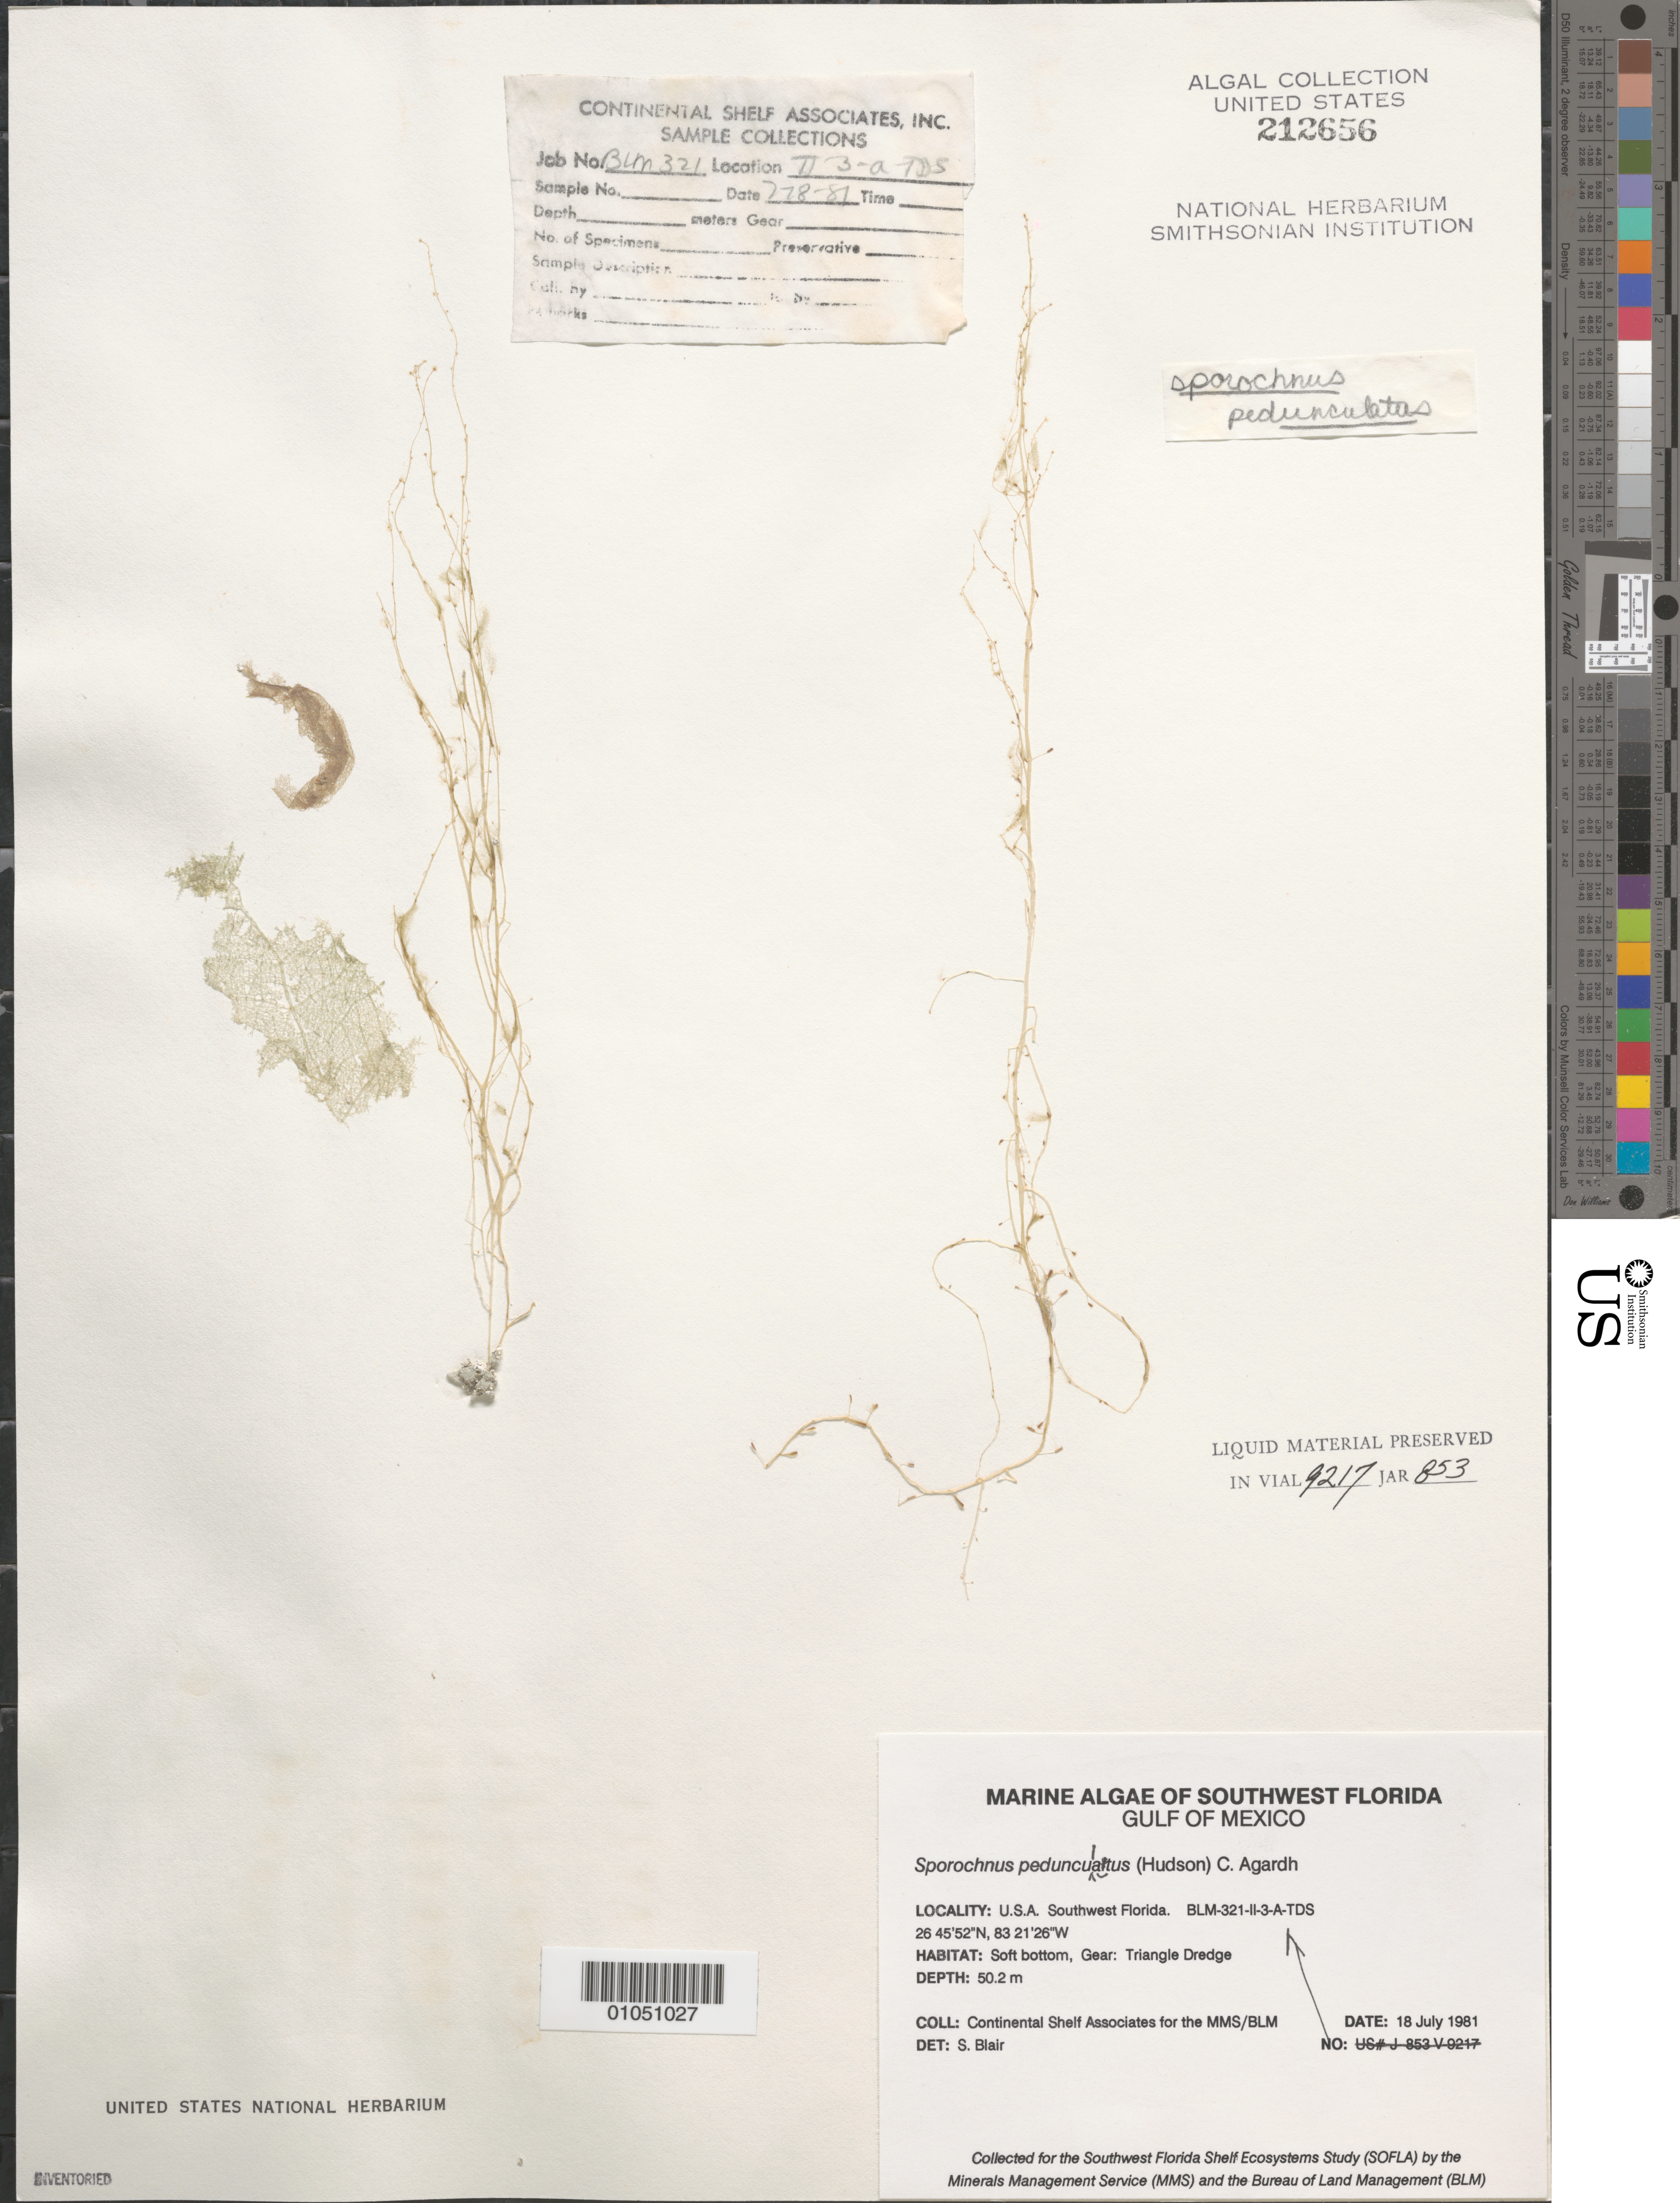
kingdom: Chromista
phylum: Ochrophyta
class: Phaeophyceae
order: Sporochnales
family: Sporochnaceae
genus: Sporochnus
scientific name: Sporochnus pedunculatus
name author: (Huds.) C. Agardh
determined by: Blair, S. M.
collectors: Continental Shelf Associates for the MMS/BLM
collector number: BLM-321-II-3-A-TDS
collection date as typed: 18 Jul 1981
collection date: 1981-07-18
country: United States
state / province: Florida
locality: Gulf of Mexico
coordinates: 26 45'52"N, 83 21'26"W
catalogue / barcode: US 212656